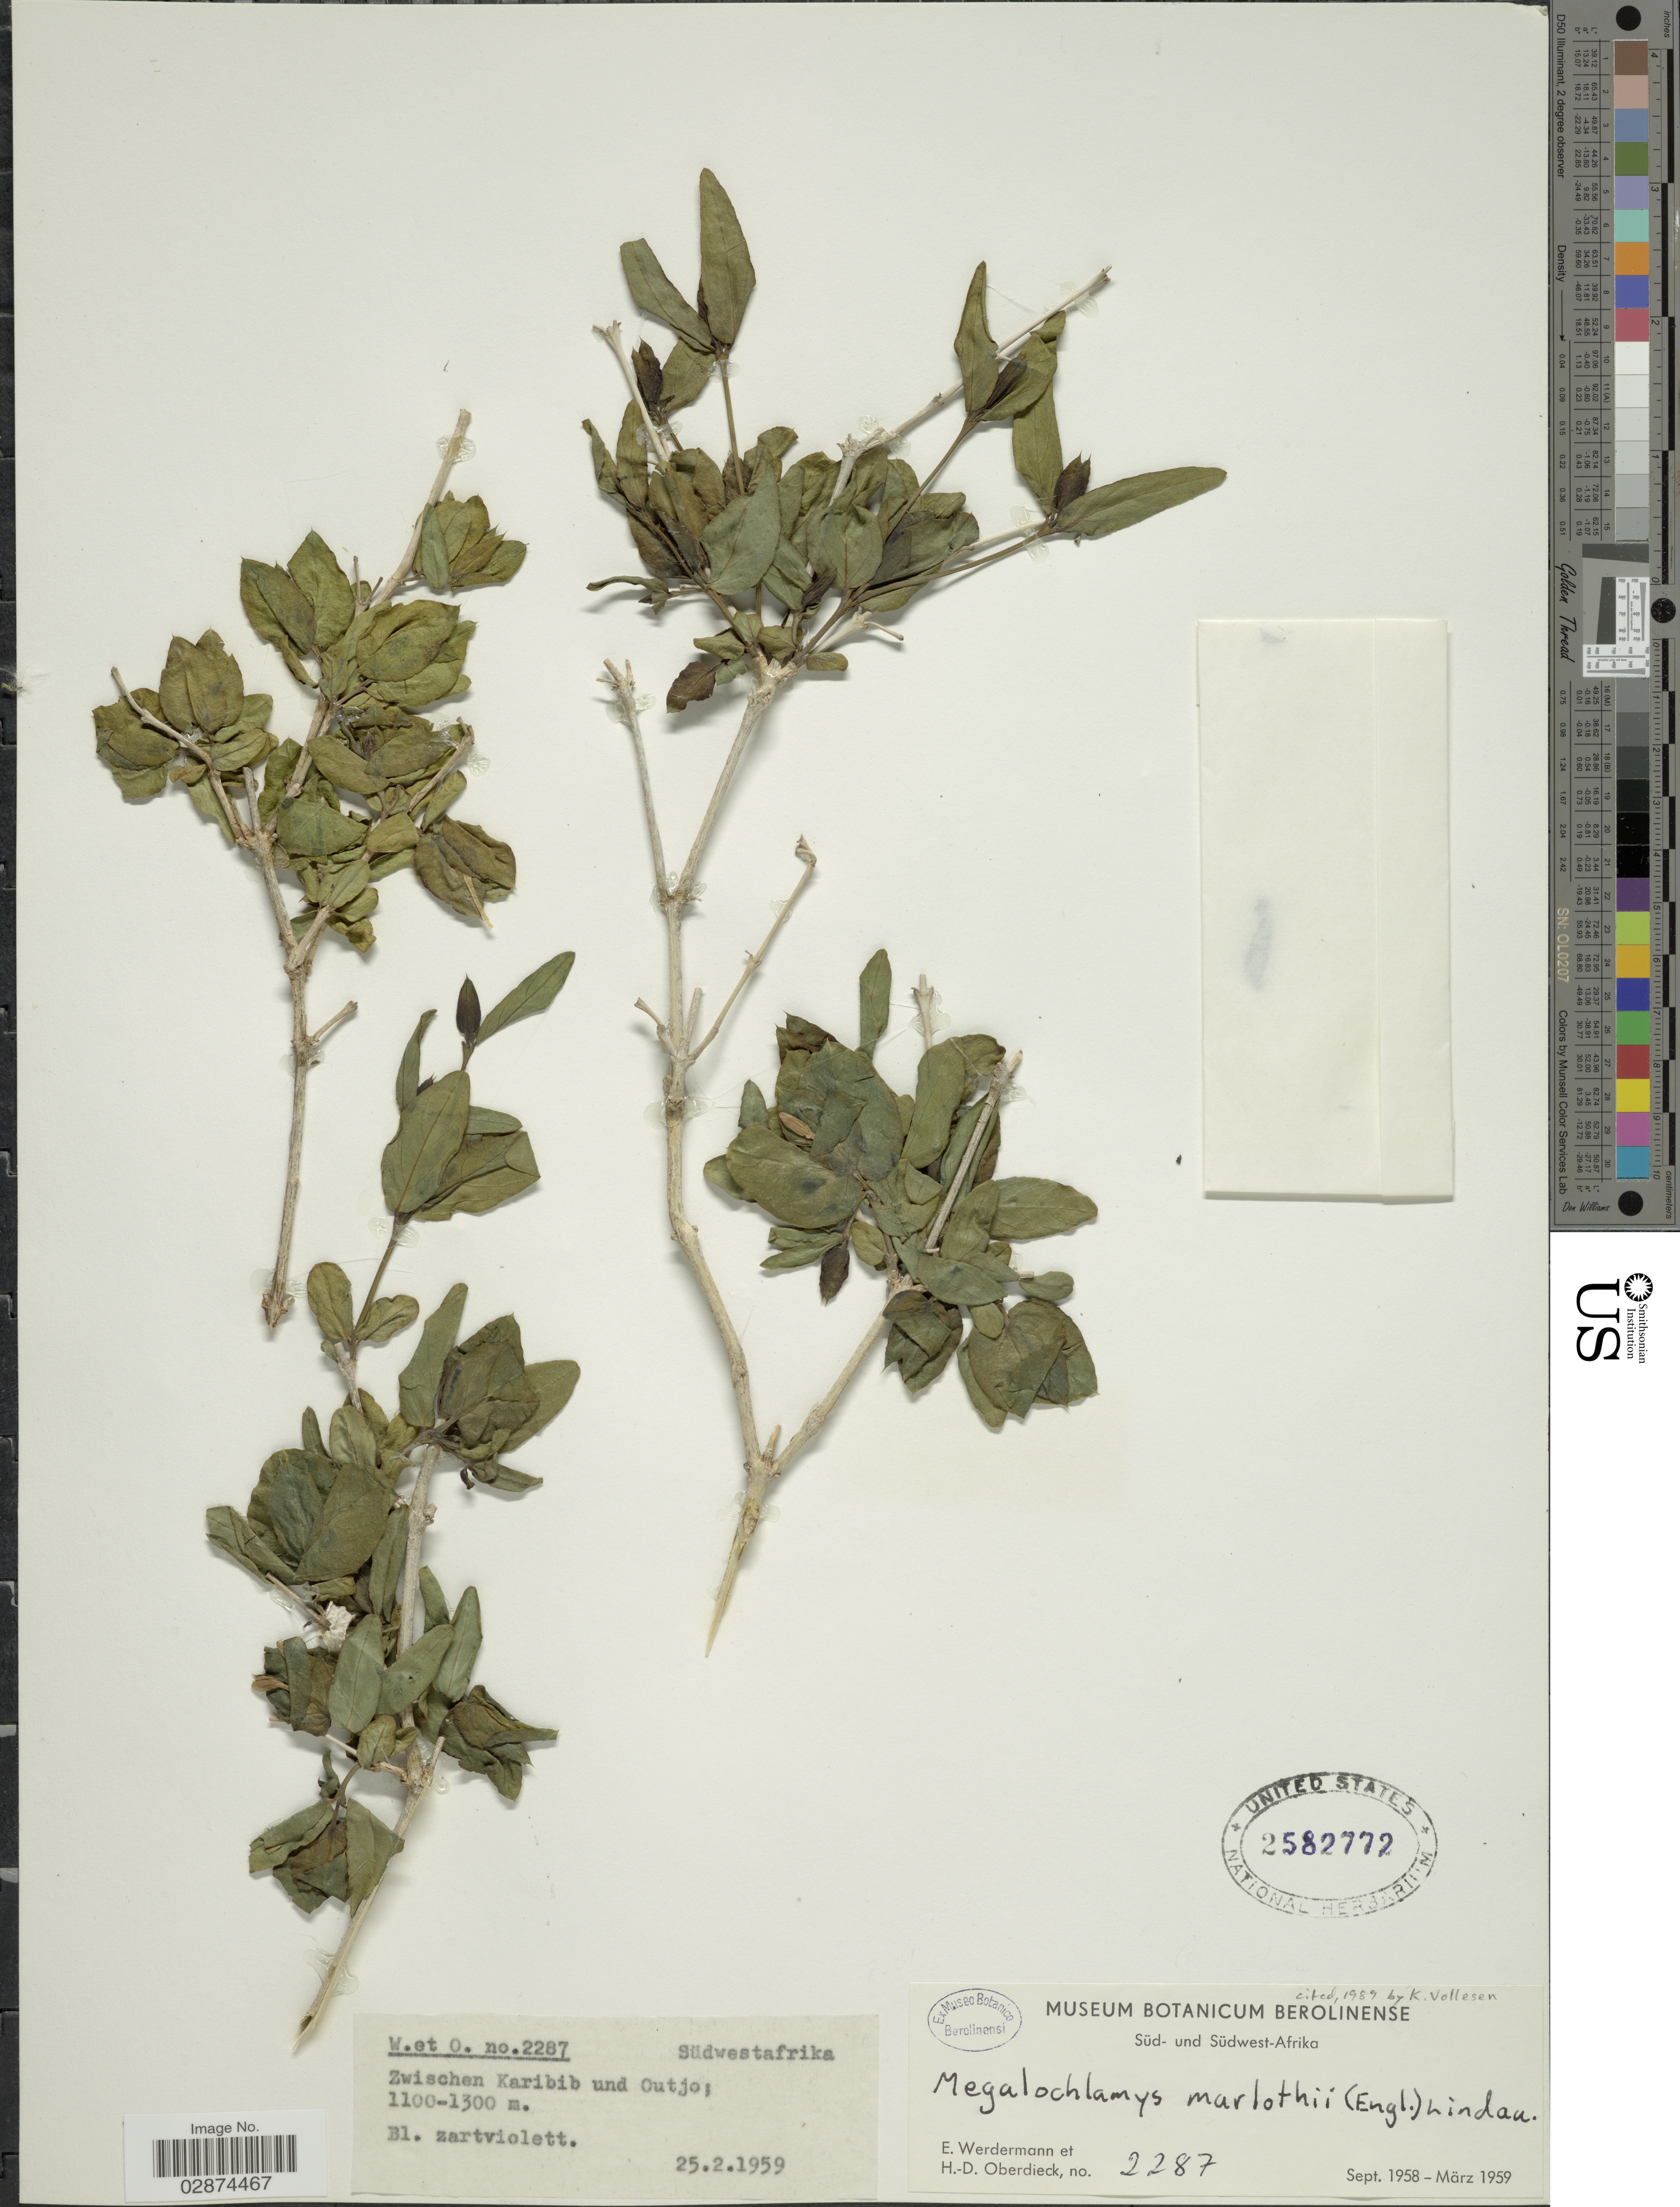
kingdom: Plantae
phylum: Tracheophyta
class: Magnoliopsida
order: Lamiales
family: Acanthaceae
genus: Megalochlamys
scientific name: Megalochlamys marlothii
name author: (Engl.) Lindau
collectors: E. Werdermann & H. Oberdieck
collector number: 2287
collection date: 1959-02-25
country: Namibia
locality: Zwischen Karibib und Outjo; Südwestafrika.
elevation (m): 1100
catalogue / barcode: US 2582772